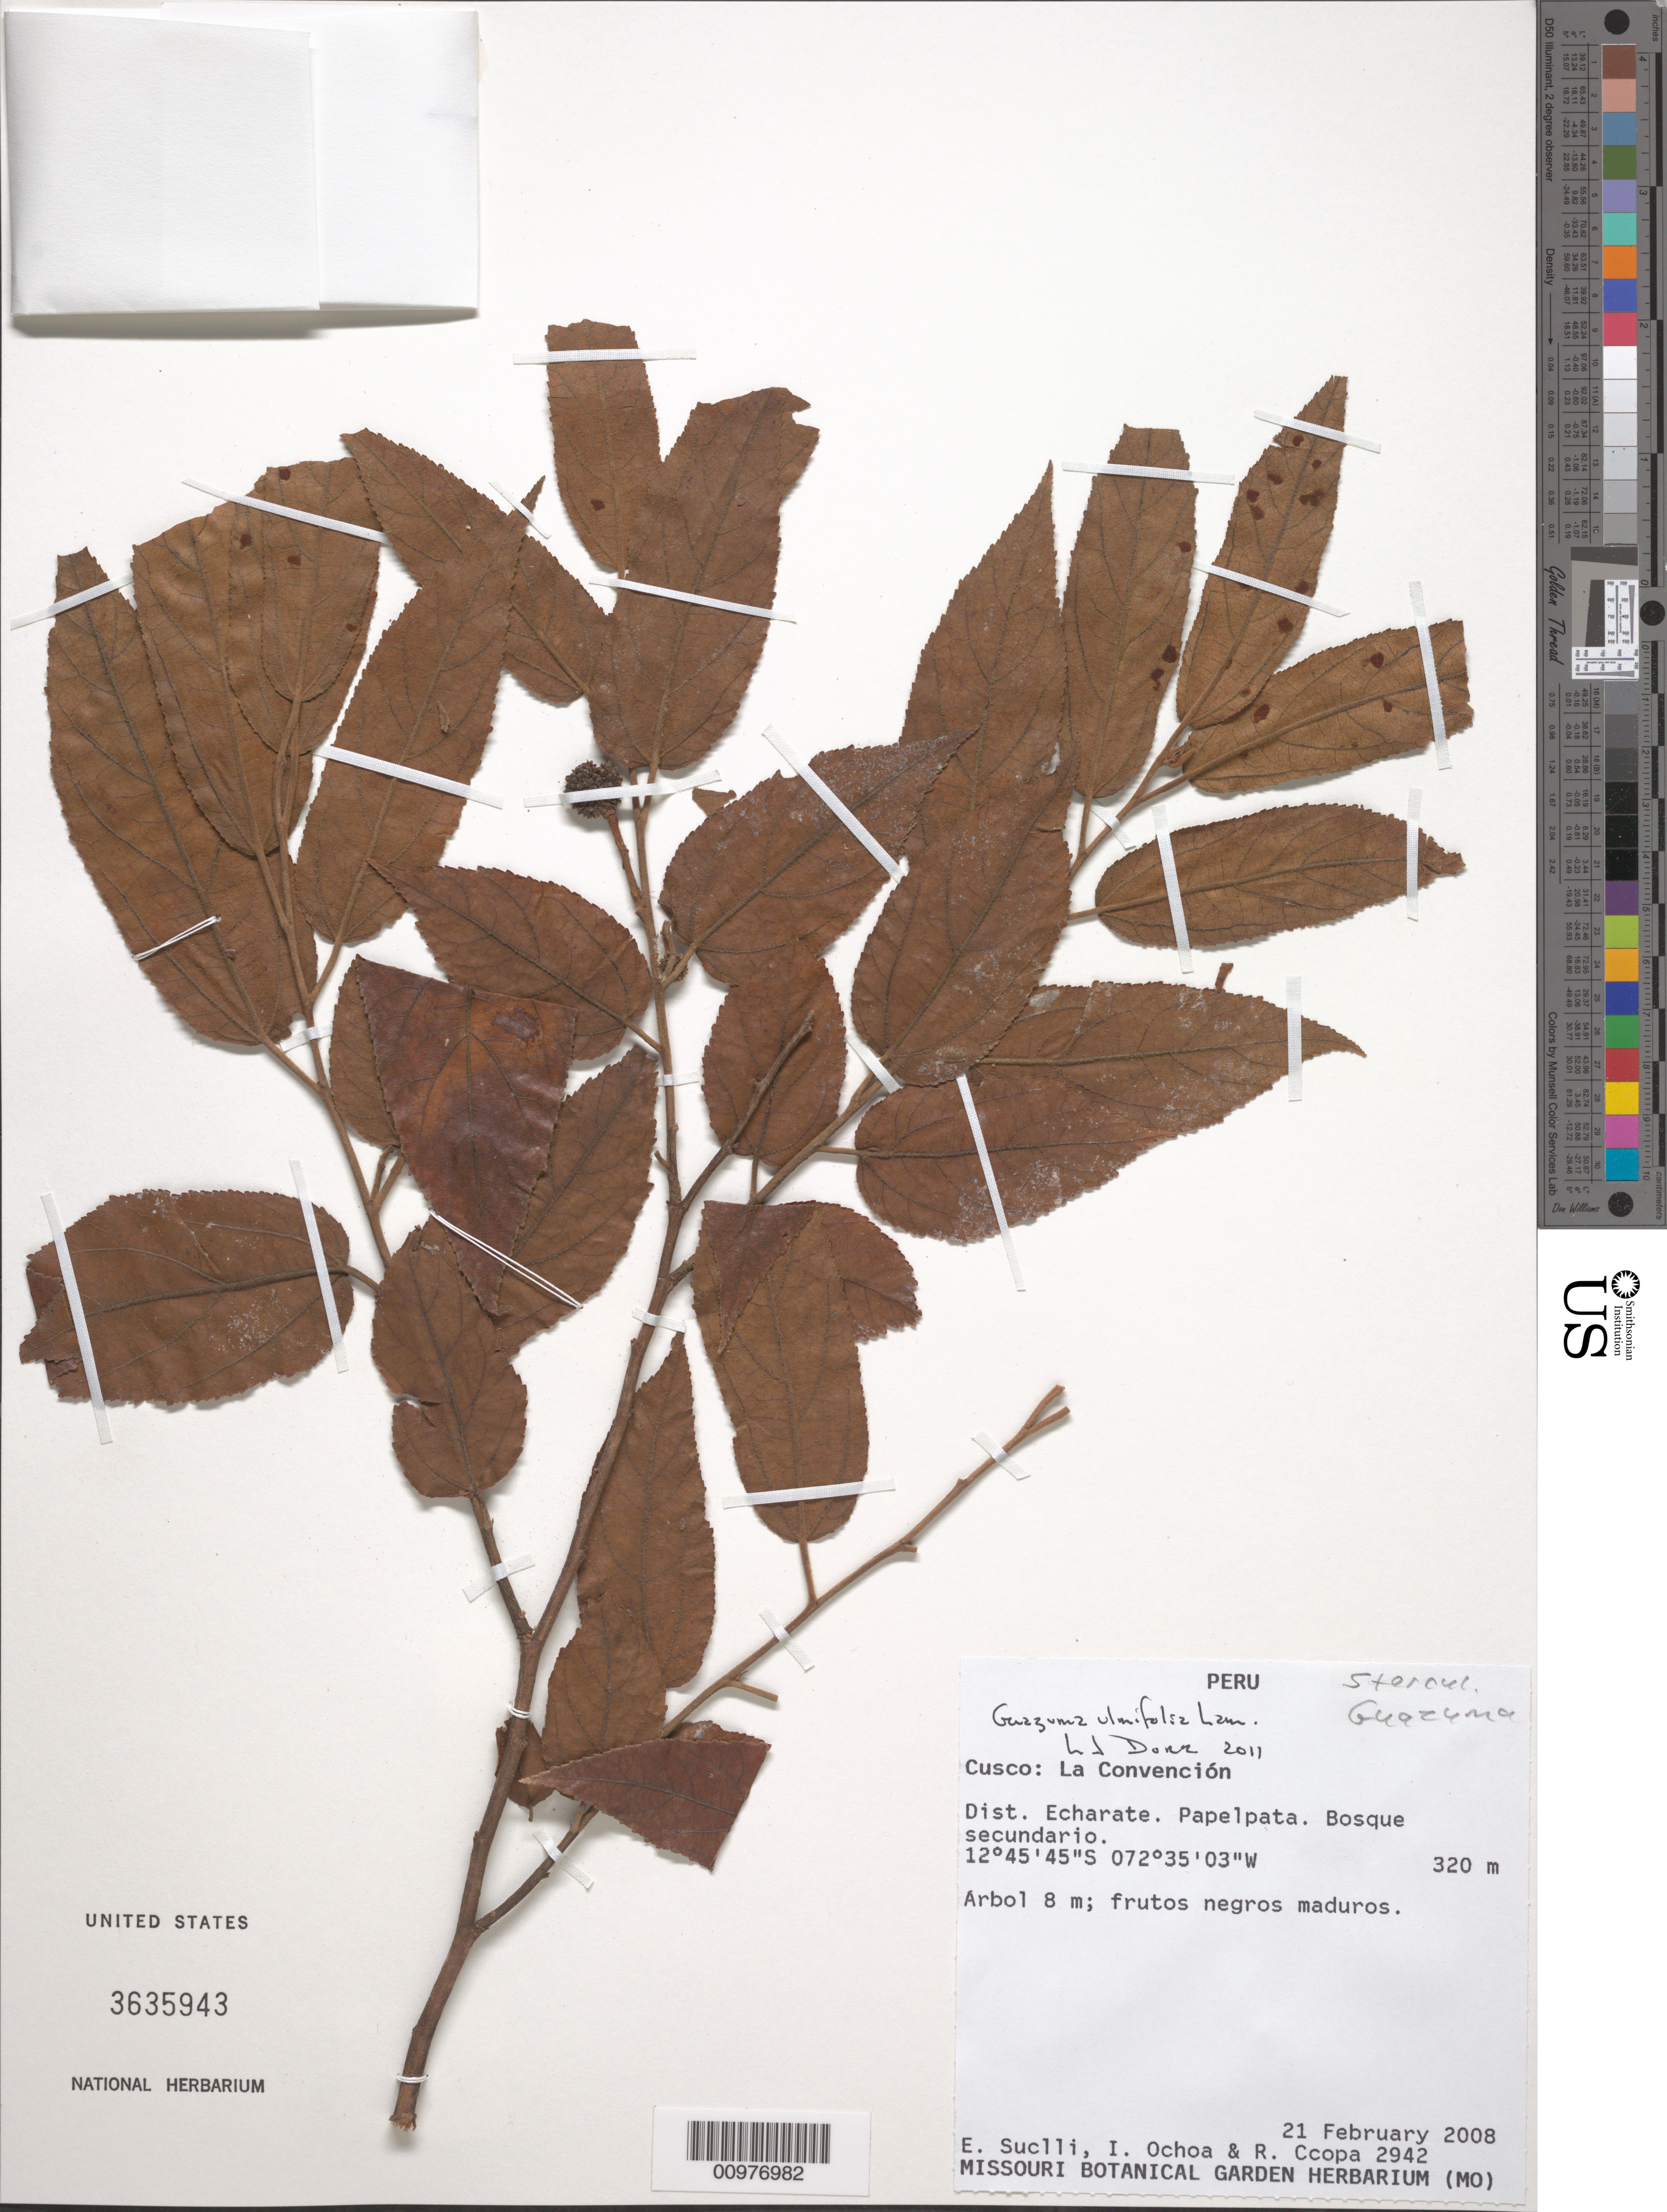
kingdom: Plantae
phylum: Tracheophyta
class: Magnoliopsida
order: Malvales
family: Malvaceae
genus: Guazuma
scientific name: Guazuma ulmifolia var. ulmifolia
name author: Lam.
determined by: Dorr, L. J., (BOT), Smithsonian Institution - National Museum of Natural History (UNITED STATES)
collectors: E. Suclli et al.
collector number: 2942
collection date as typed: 21 February 2008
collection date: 2008-02-21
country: Peru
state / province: Cusco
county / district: La Convención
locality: Distrito Echarate, Papelpata.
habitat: bosque secundario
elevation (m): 320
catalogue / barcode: US 3635943